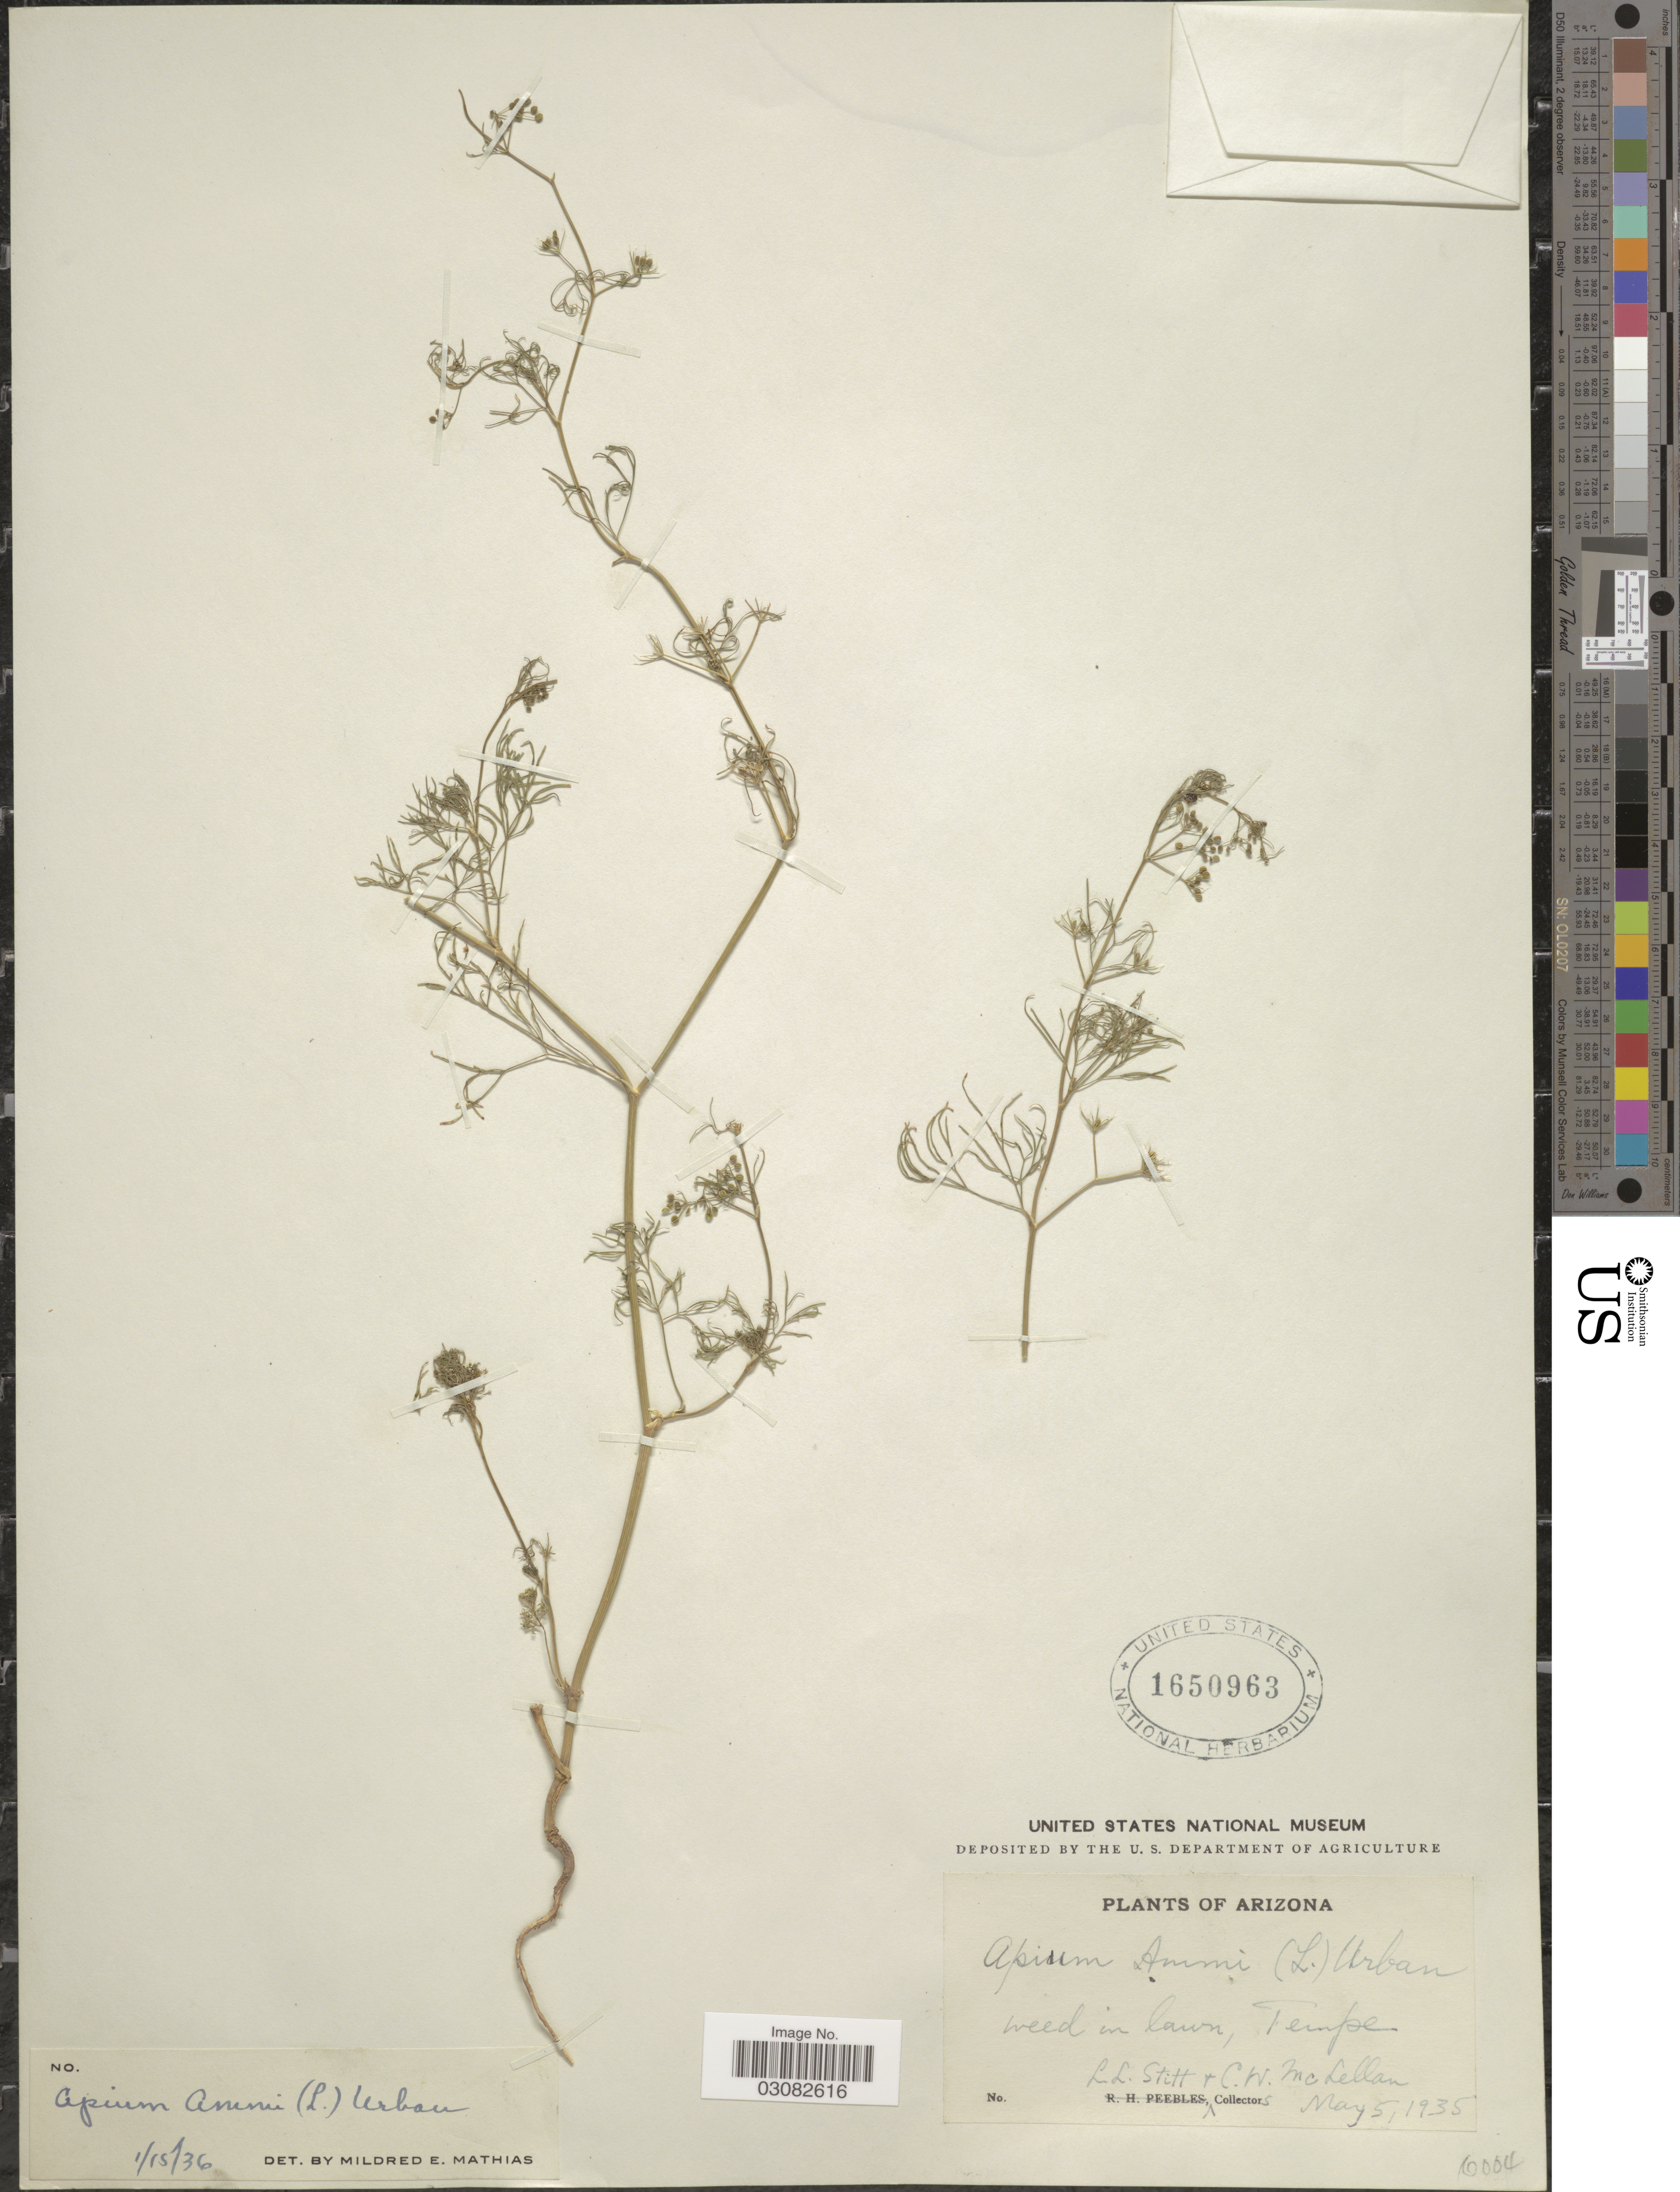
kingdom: Plantae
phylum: Tracheophyta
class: Magnoliopsida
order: Apiales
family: Apiaceae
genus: Apium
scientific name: Apium ammi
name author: (Jacq.) Urb.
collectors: L. Stitt & C. McLellan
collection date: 1935-05-05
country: United States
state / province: Arizona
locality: Tempe.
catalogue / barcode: US 1650963